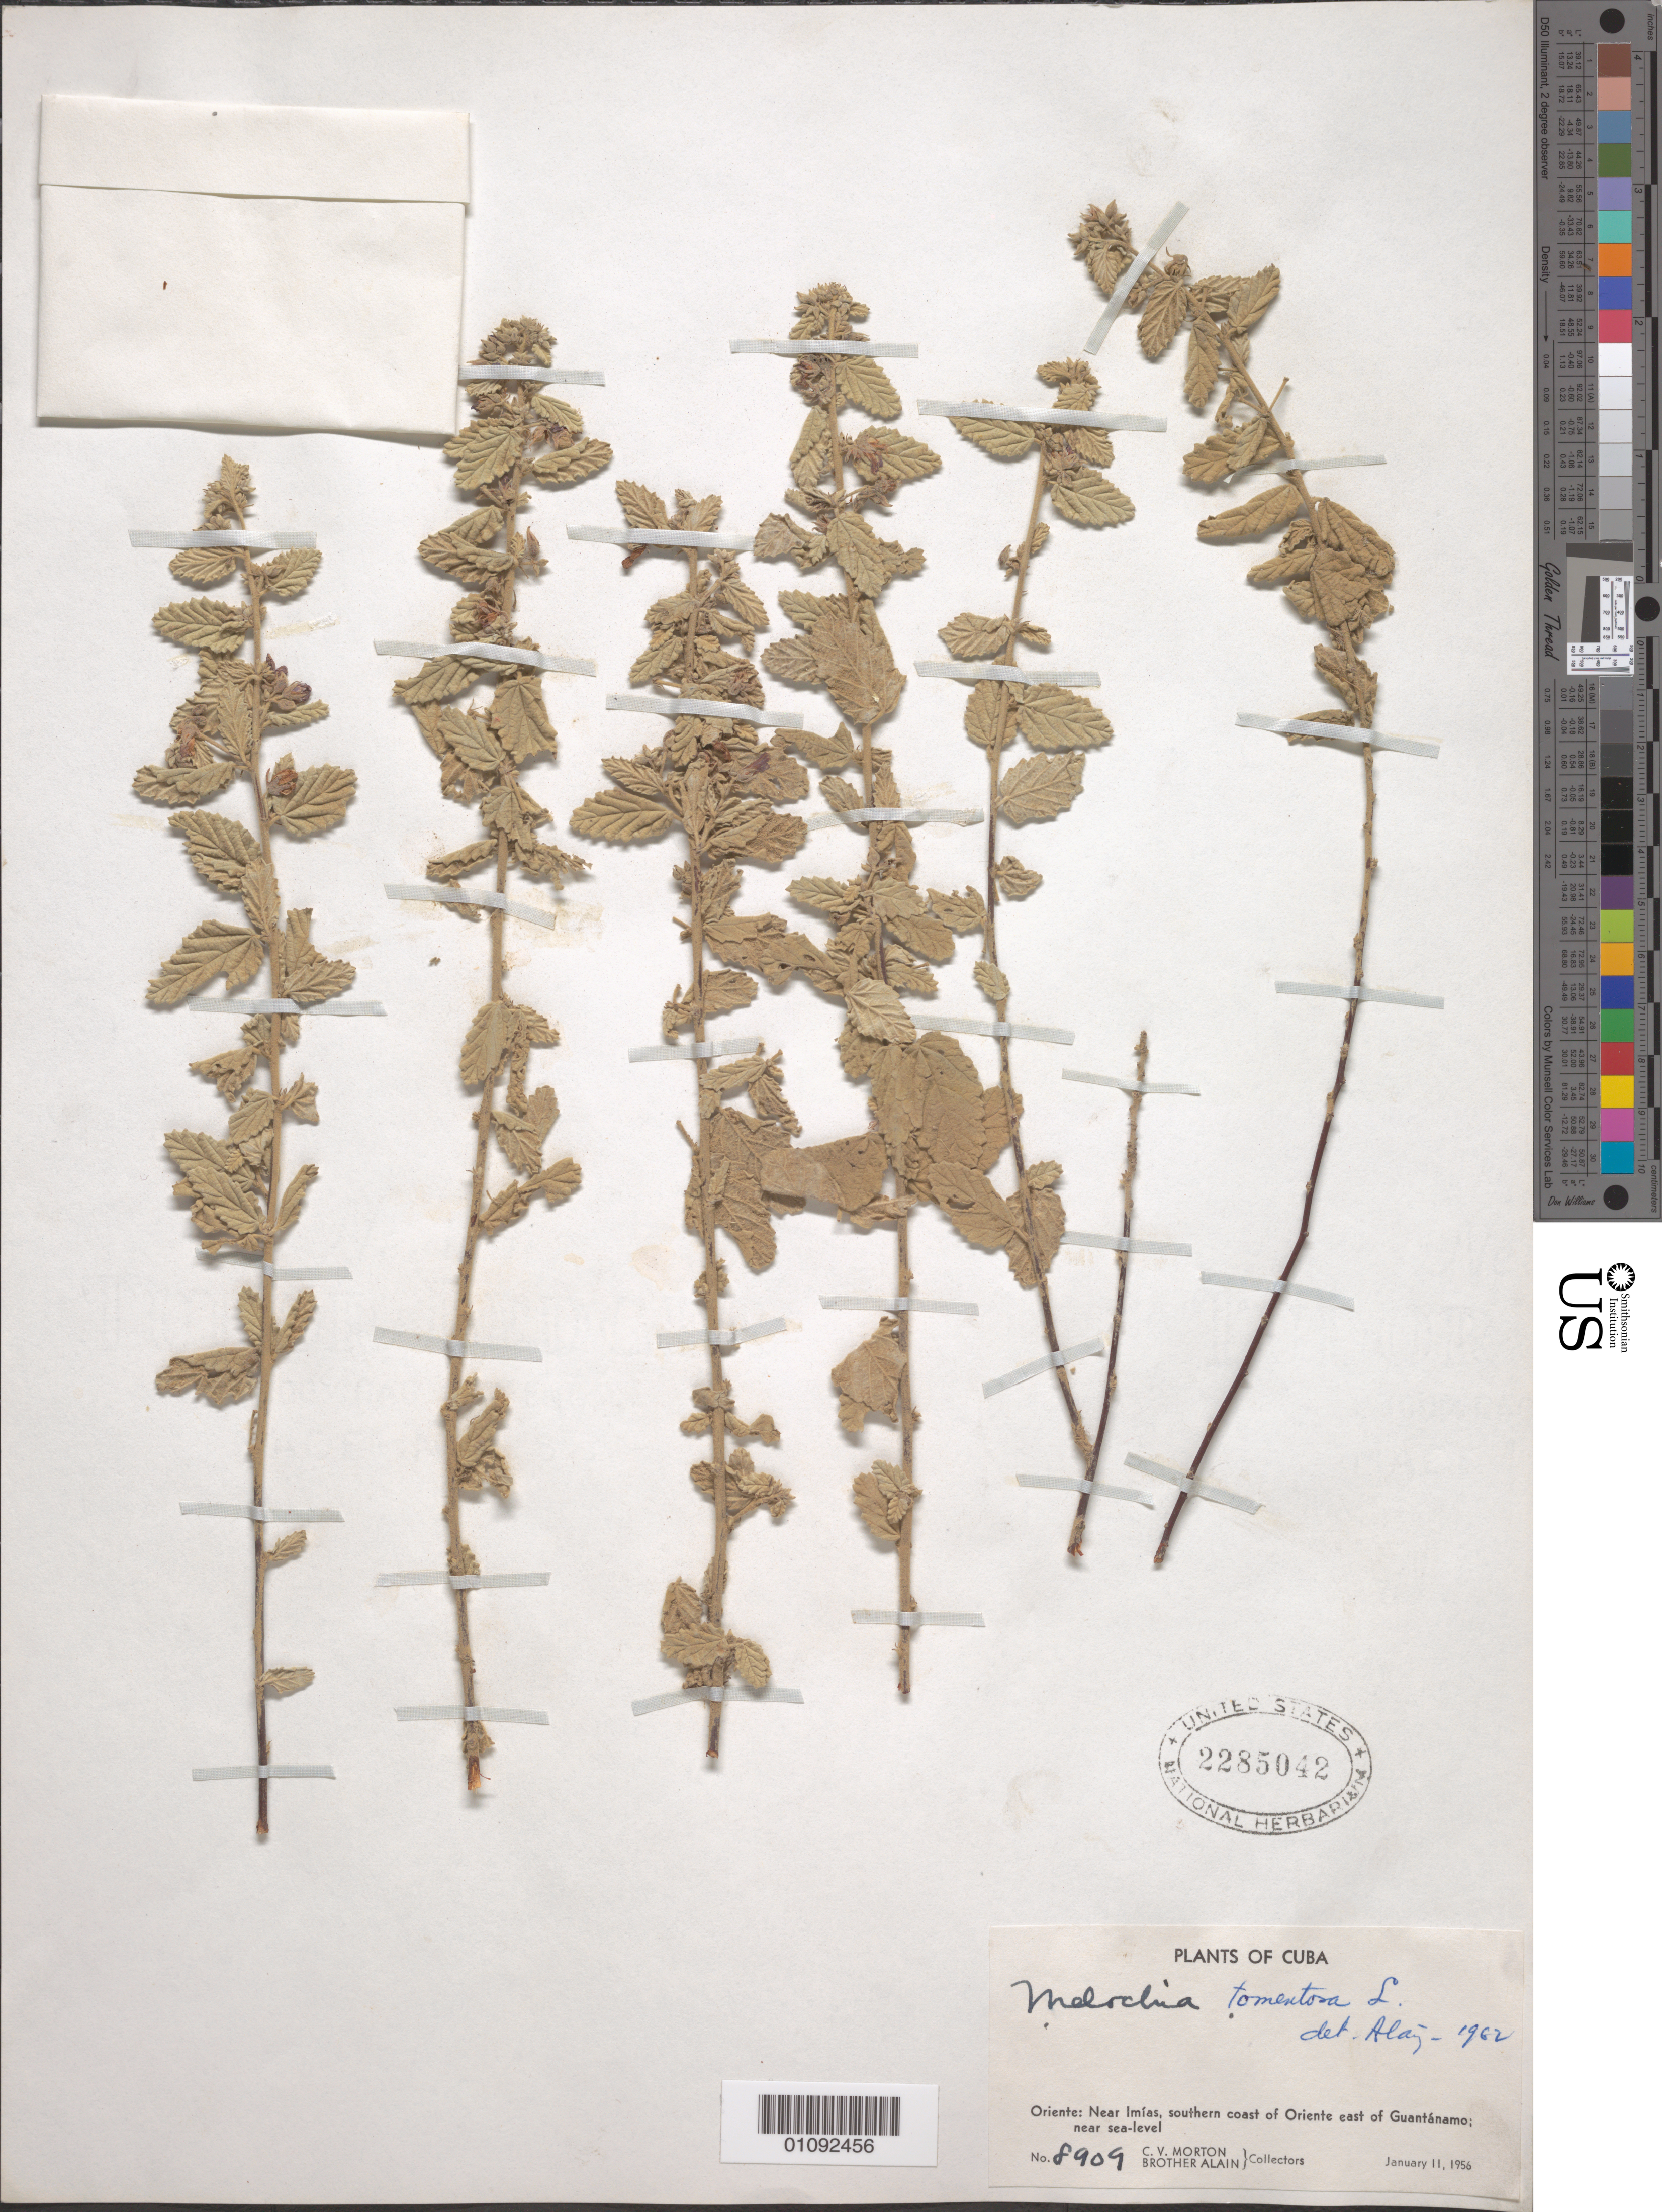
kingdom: Plantae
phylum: Tracheophyta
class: Magnoliopsida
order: Malvales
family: Malvaceae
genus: Melochia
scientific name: Melochia tomentosa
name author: L.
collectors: C. V. Morton & A. H. Liogier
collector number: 8909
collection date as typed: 11 Jan 1956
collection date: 1956-01-11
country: Cuba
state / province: Guantanamo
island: Cuba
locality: Near Imias, southern coast of Oriente E of Guantánamo, Oriente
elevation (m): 0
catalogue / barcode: US 2285042